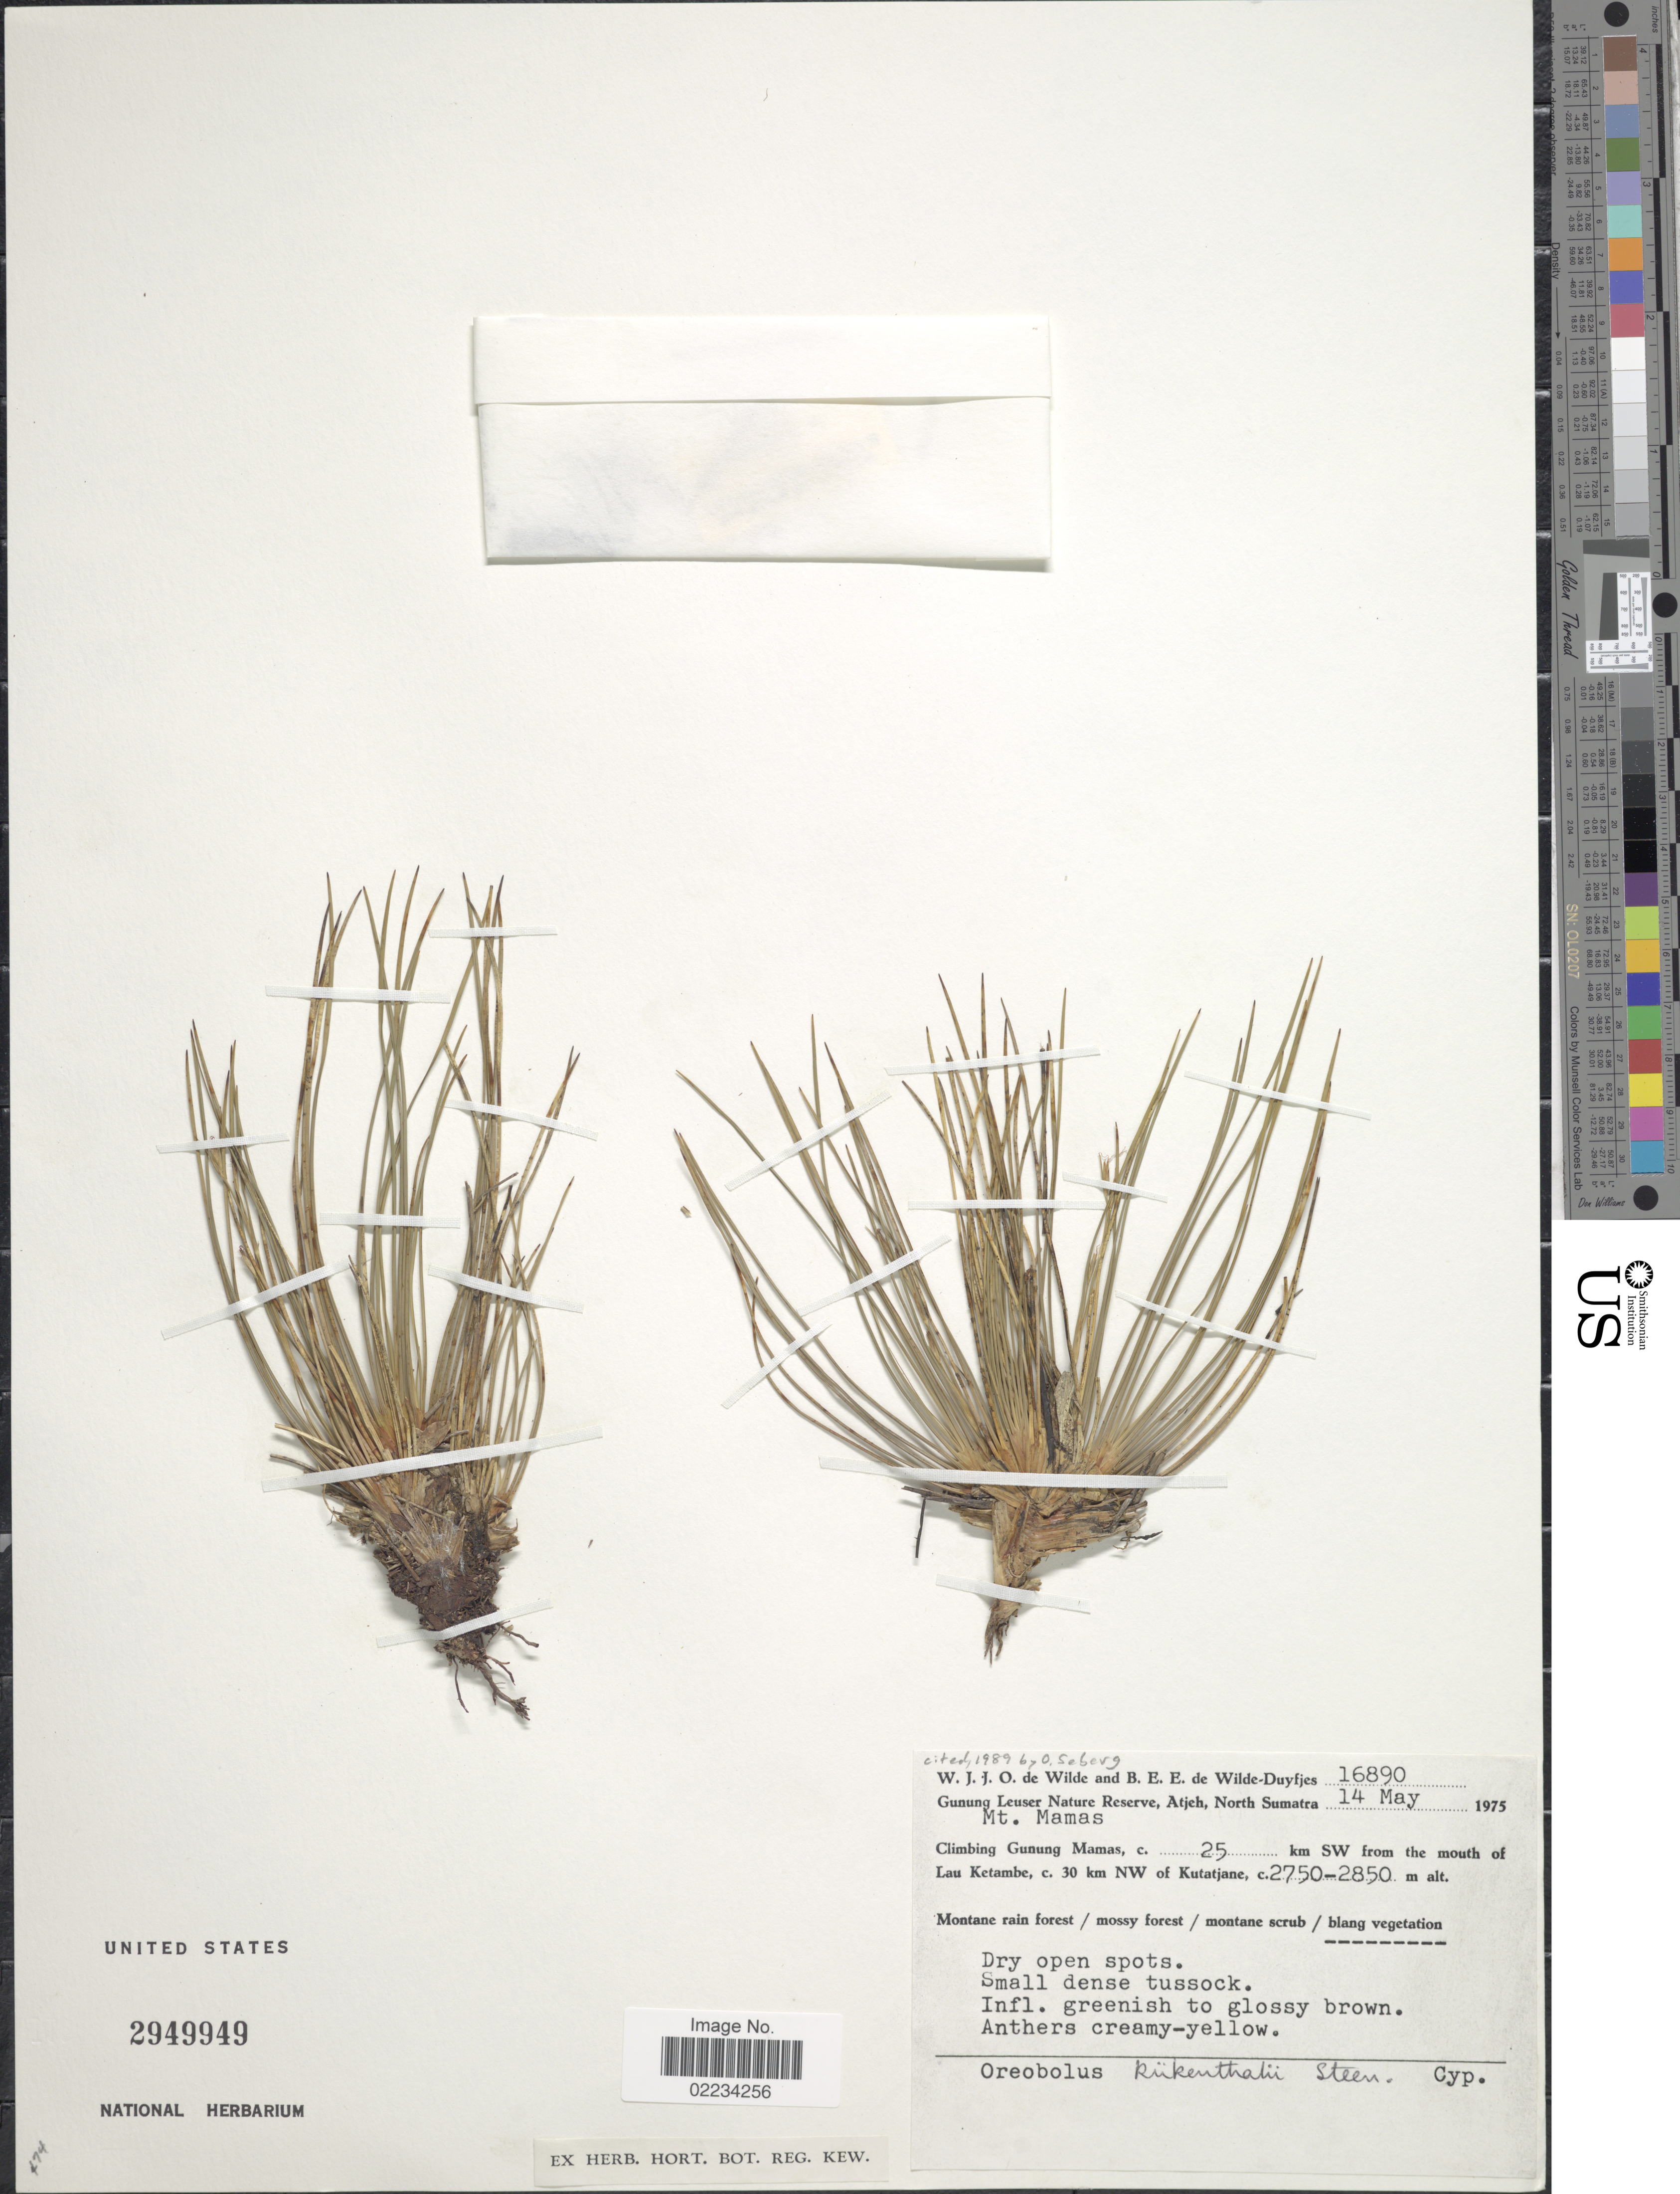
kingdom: Plantae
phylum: Tracheophyta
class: Liliopsida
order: Poales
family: Cyperaceae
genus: Oreobolus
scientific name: Oreobolus kuekenthalii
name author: Steenis ex Kük.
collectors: W. J. de Wilde & B. E. de Wilde-Duyfjes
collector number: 16890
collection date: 1975-05-14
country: Indonesia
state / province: Sumatra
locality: Gunung Leuser Nature Reserve, Atjeh, North Sumatra, Mt Mamas, Climbing Gunung Mamas, c. 25 km SW from the mouth of Lau Ketambe, c. 30 km NW of Kutatjane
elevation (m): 2750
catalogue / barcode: US 2949949